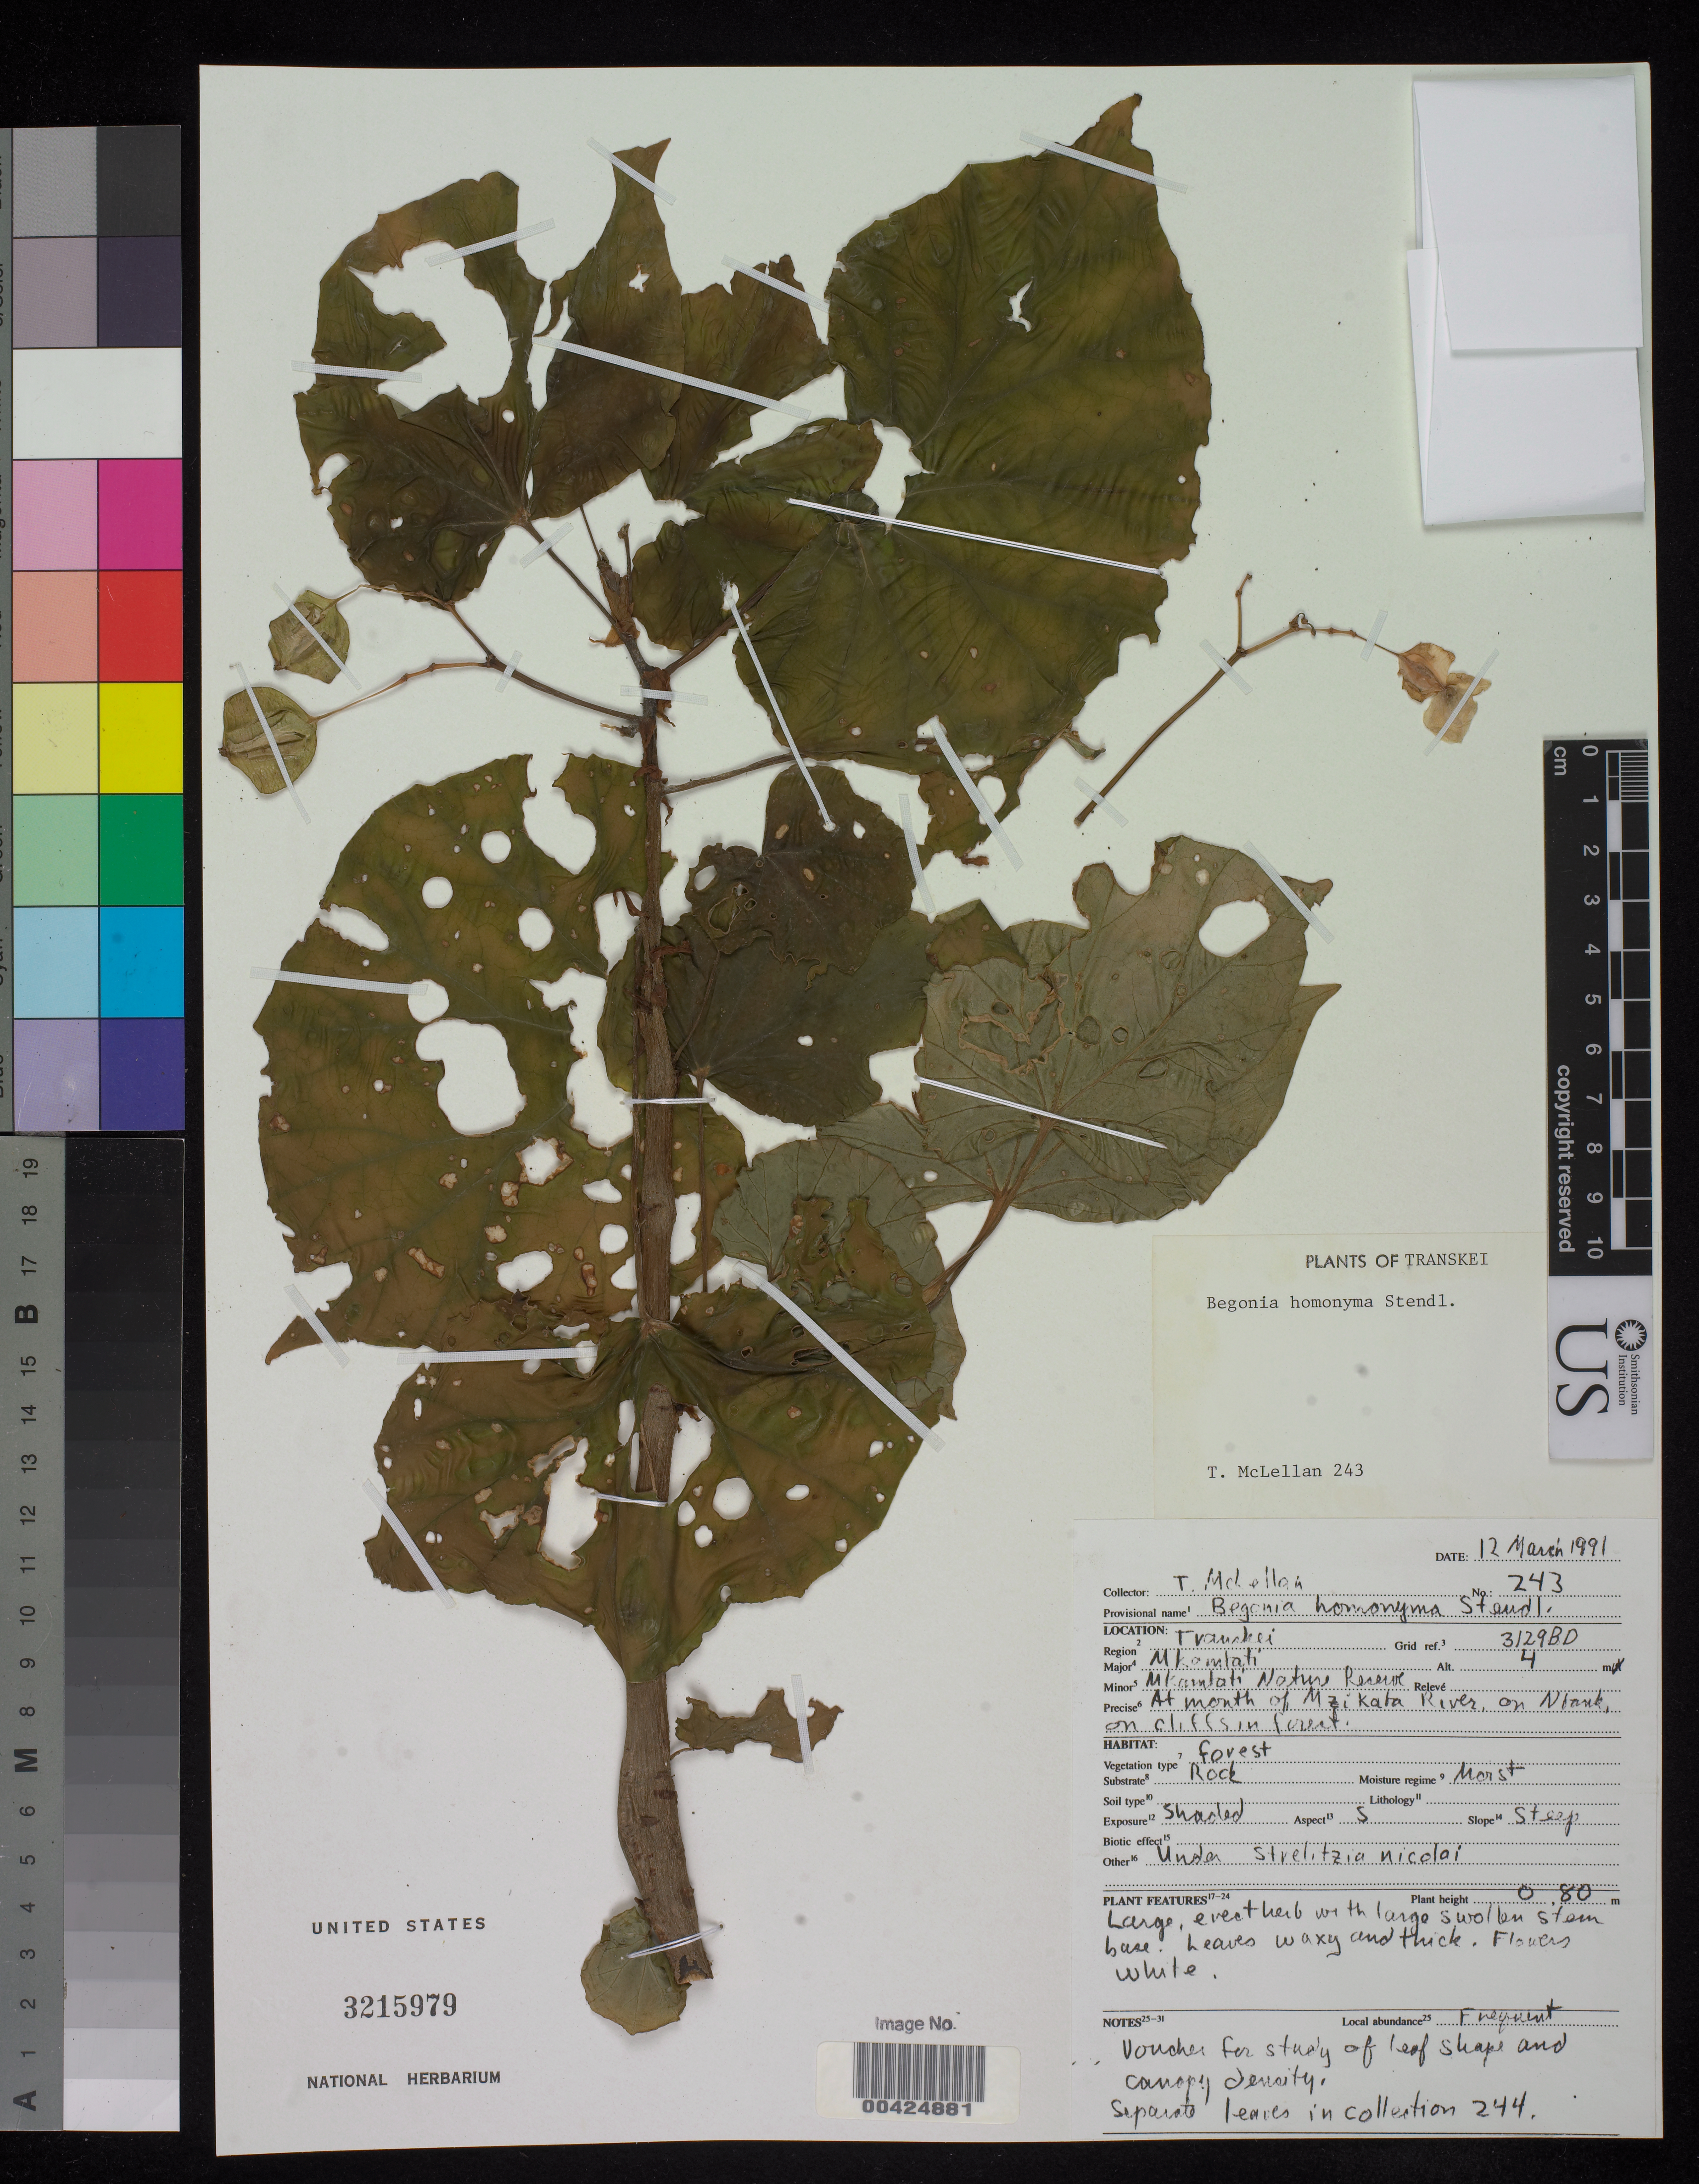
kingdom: Plantae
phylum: Tracheophyta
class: Magnoliopsida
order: Cucurbitales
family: Begoniaceae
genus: Begonia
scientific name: Begonia homonyma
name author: Steud.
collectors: T. McLellan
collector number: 243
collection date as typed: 12 Mar 1991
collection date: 1991-03-12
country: South Africa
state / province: Eastern Cape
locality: Mkamtati Nature Reserve. Transkei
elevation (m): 4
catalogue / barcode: US 3215979